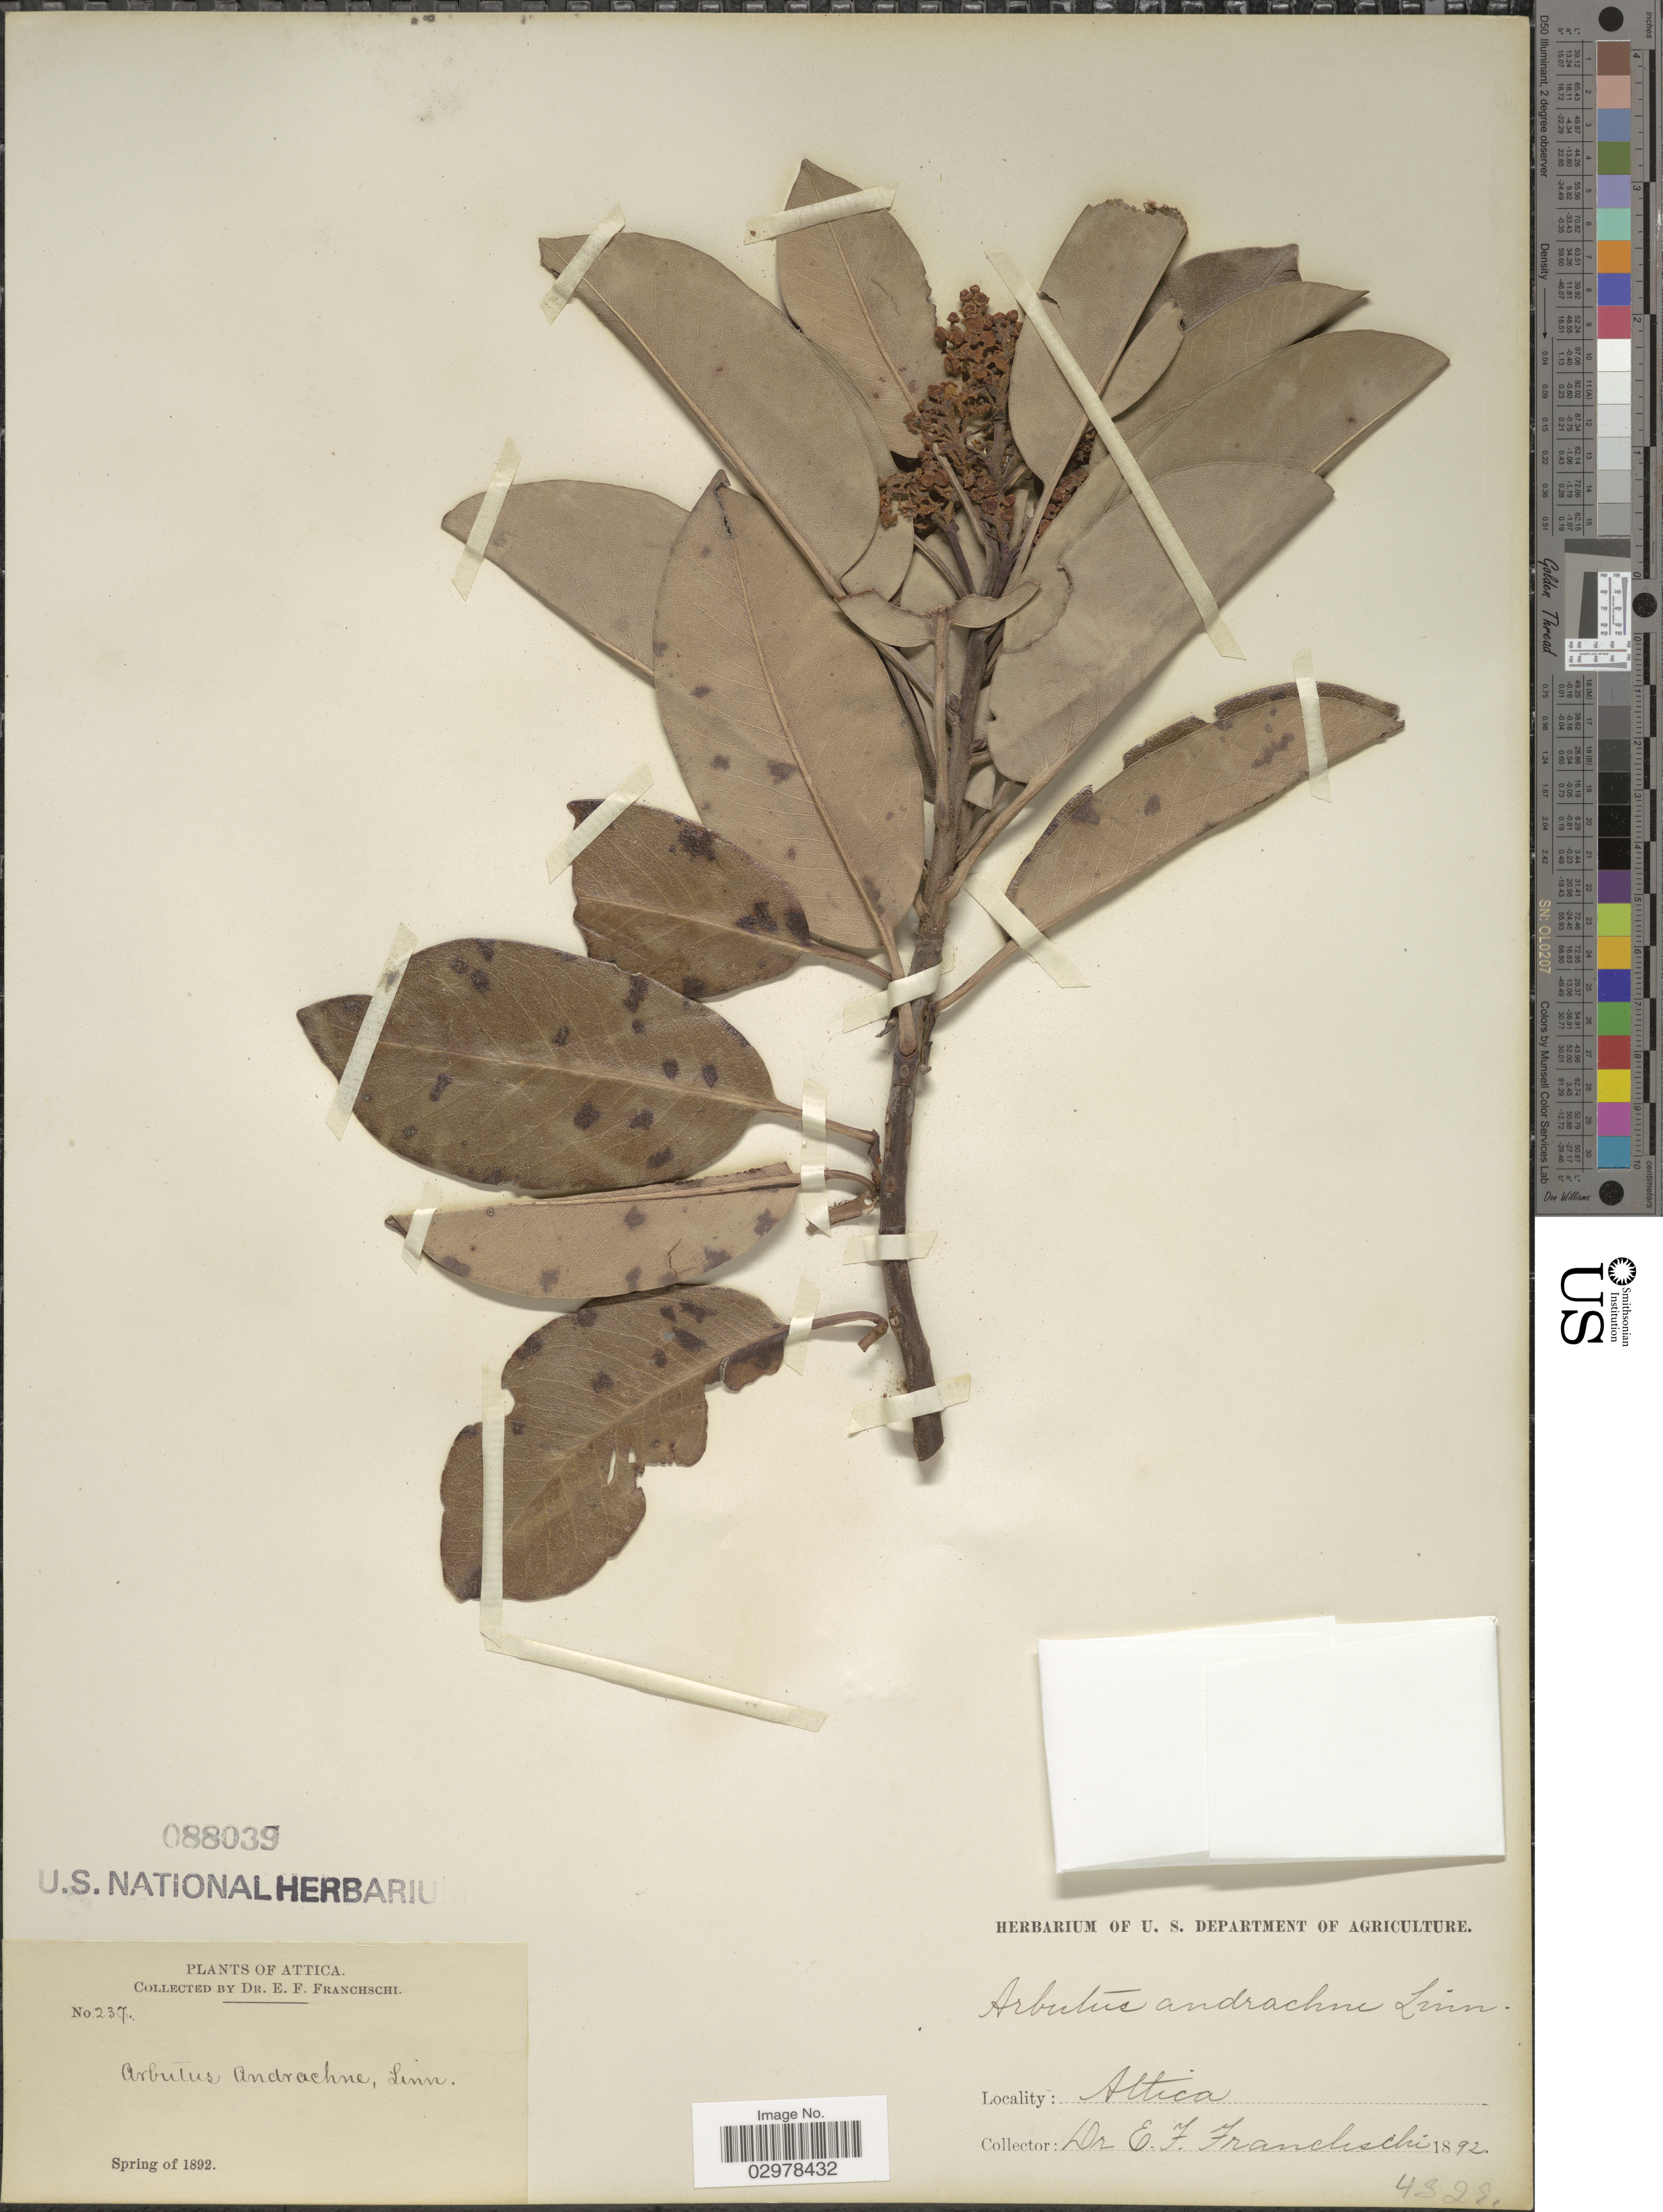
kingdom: Plantae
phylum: Tracheophyta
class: Magnoliopsida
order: Ericales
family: Ericaceae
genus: Arbutus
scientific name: Arbutus andrachne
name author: L.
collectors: E. Franchschi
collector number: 237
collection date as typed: Spring of 1892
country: Greece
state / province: Attica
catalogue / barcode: US 88039